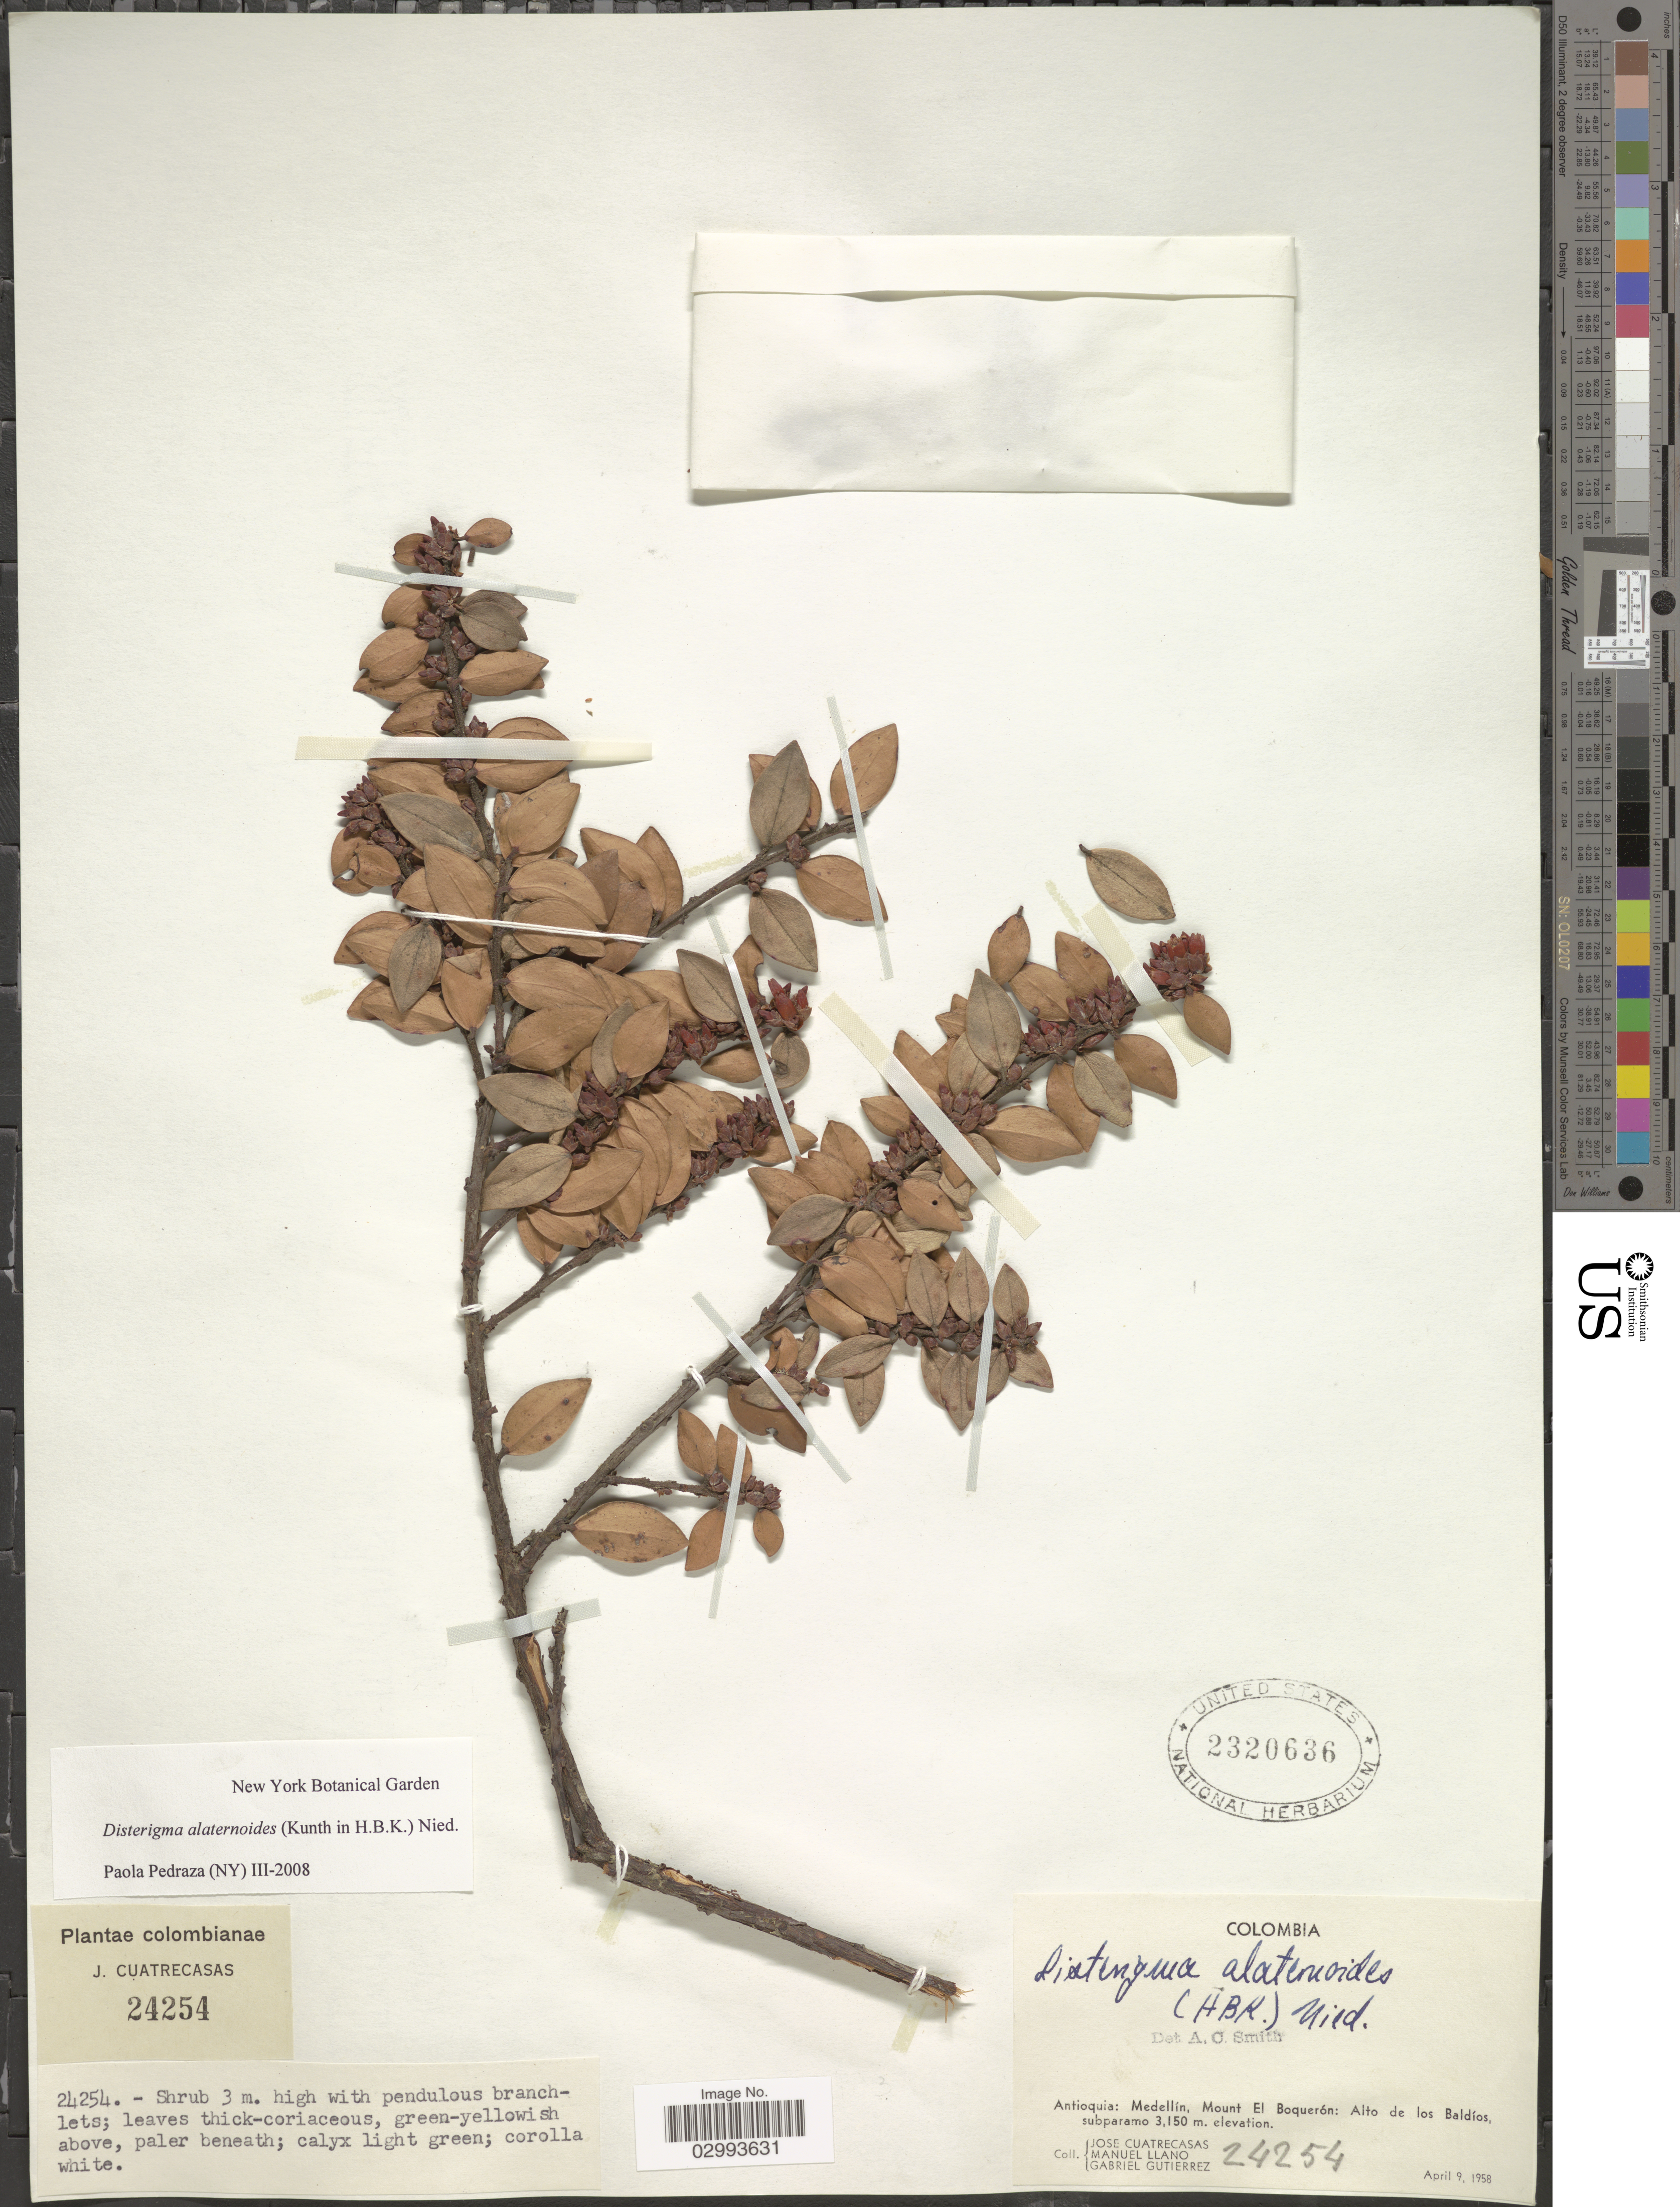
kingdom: Plantae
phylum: Tracheophyta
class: Magnoliopsida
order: Ericales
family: Ericaceae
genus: Disterigma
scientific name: Disterigma alaternoides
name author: (Kunth) Nied.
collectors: J. Cuatrecasas, M. Llano & G. Gutierrez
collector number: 24254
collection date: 1958-04-09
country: Colombia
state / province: Antioquia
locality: Medellín, Mount El Boquerón, Alto de los Baldíos.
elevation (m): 3150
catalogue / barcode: US 2320636